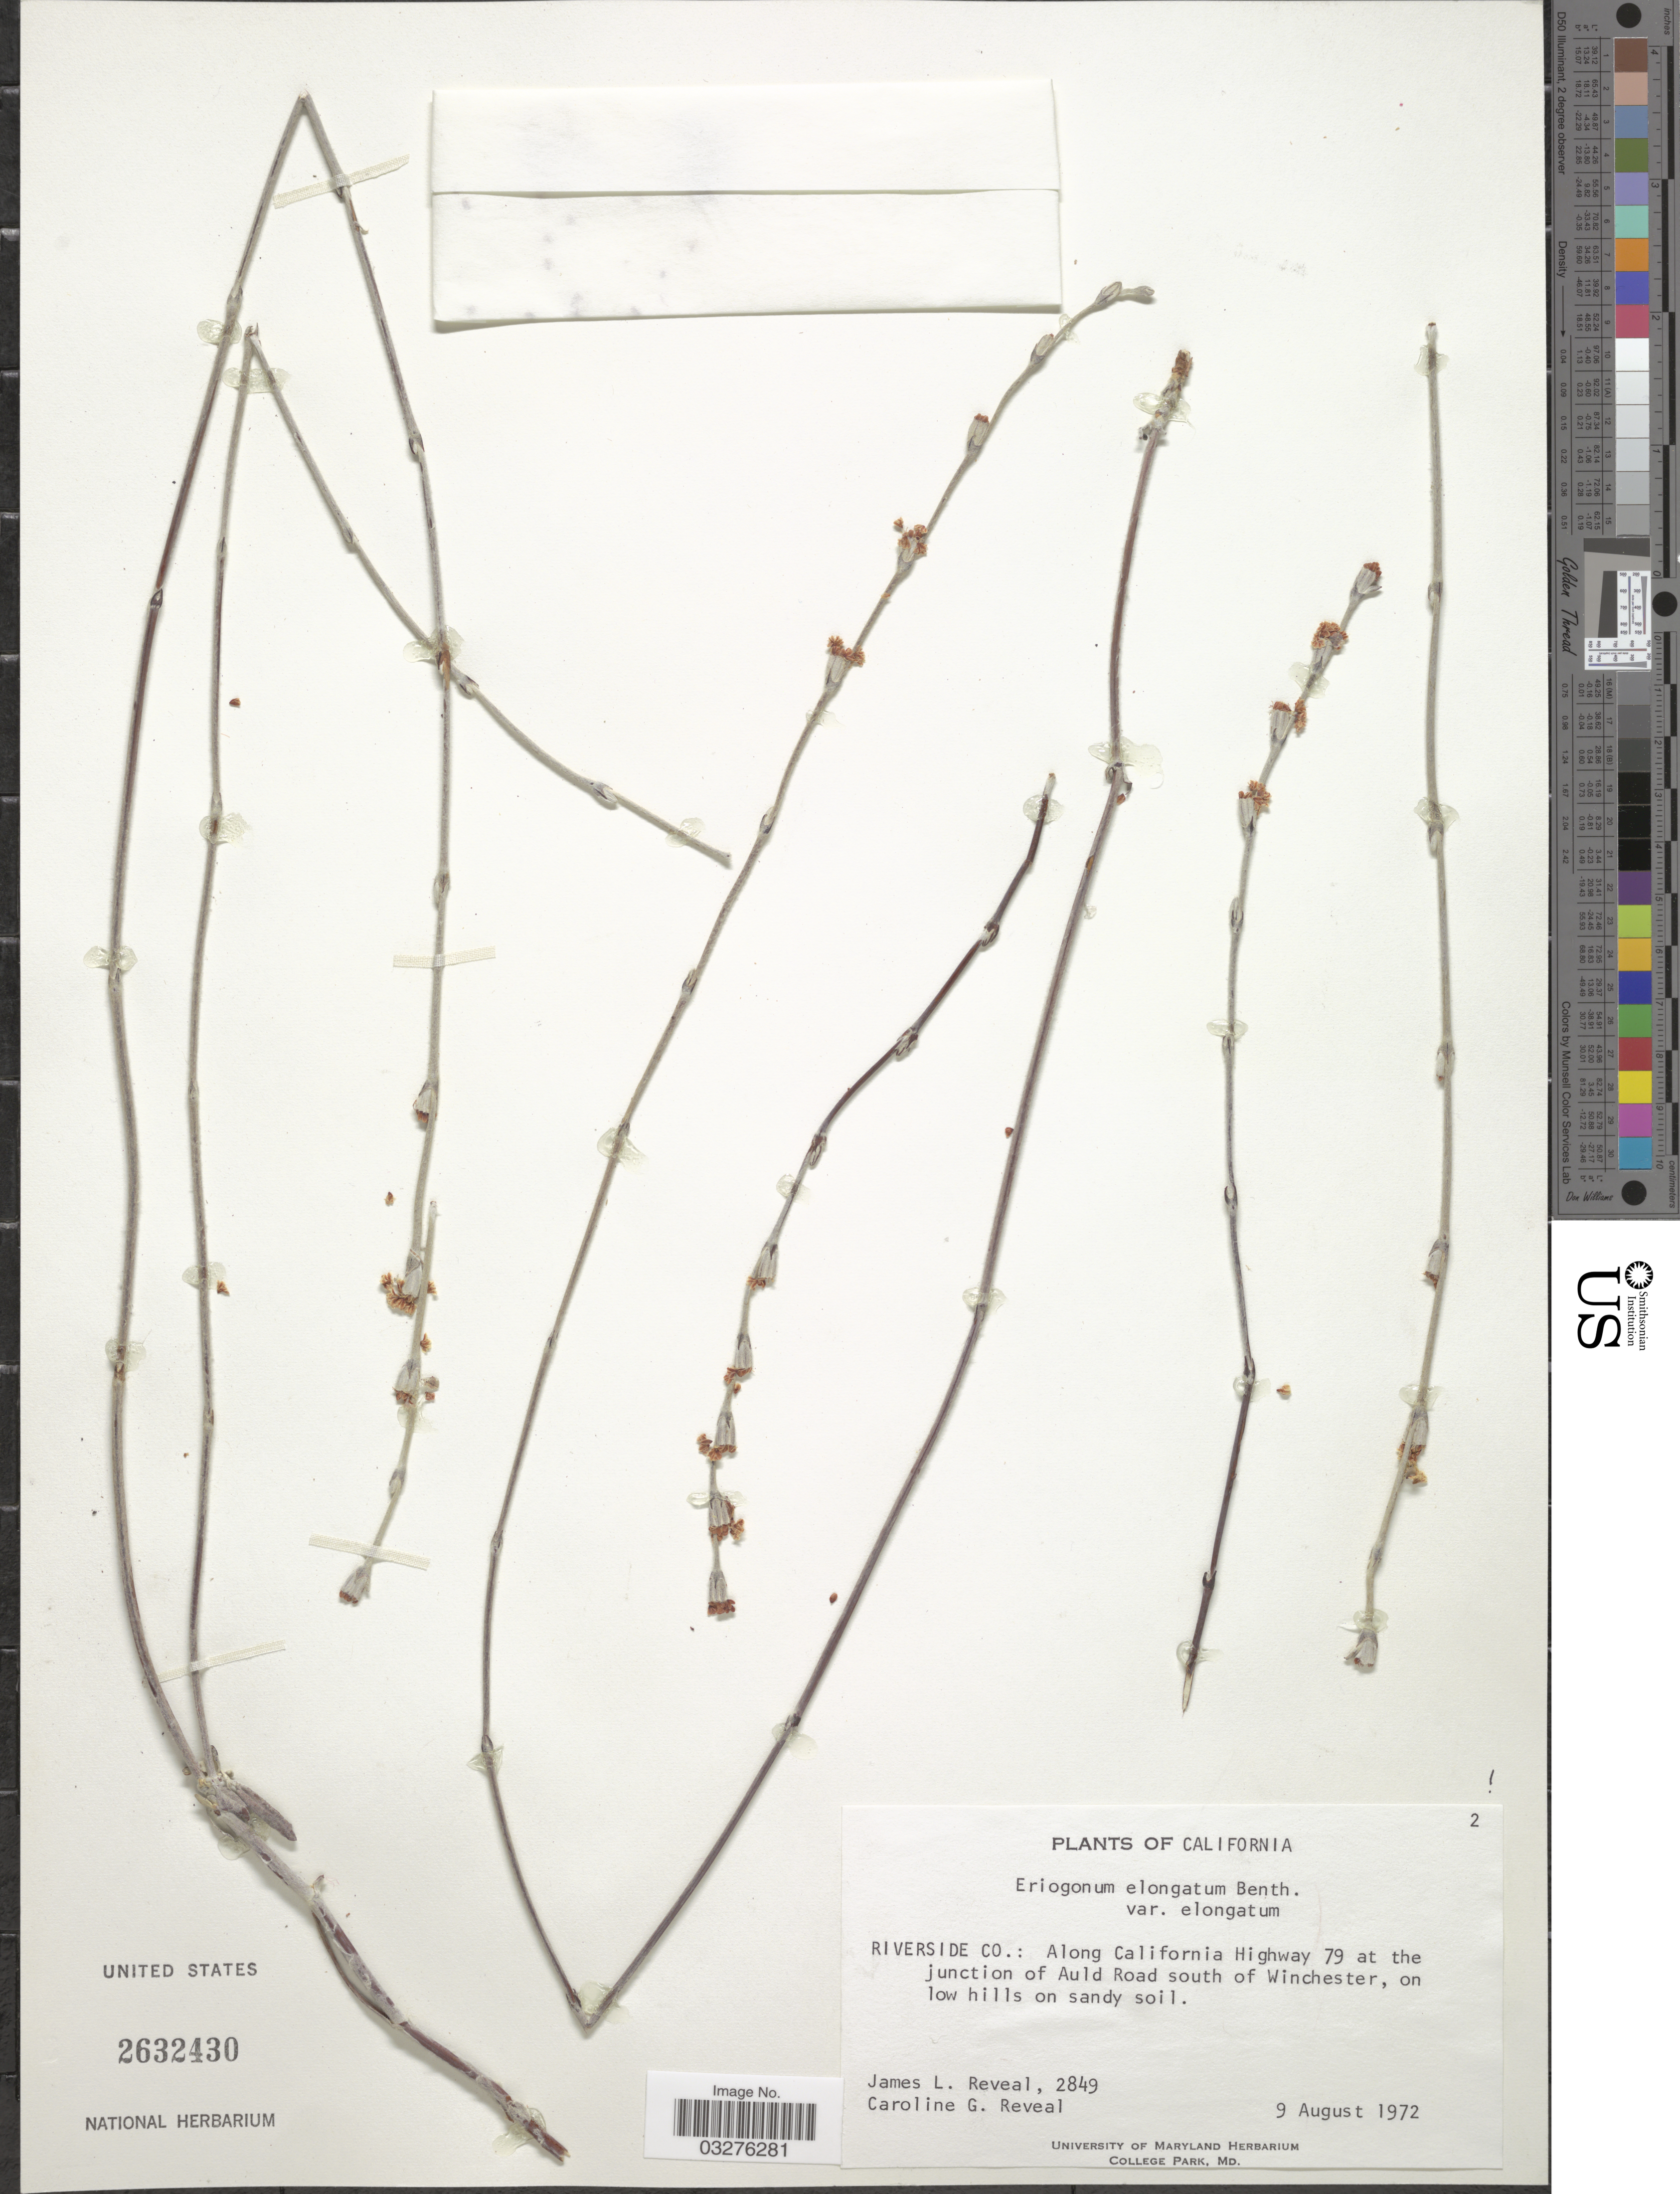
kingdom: Plantae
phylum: Tracheophyta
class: Magnoliopsida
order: Caryophyllales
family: Polygonaceae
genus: Eriogonum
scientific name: Eriogonum elongatum var. elongatum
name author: Benth.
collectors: J. L. Reveal & C. G. Reveal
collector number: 2849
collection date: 1972-08-09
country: United States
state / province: California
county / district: Riverside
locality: Riverside Co.: Along California Highway 79 at the junction of Auld Road south of Winchester, on low hills on sandy soil.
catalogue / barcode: US 2632430